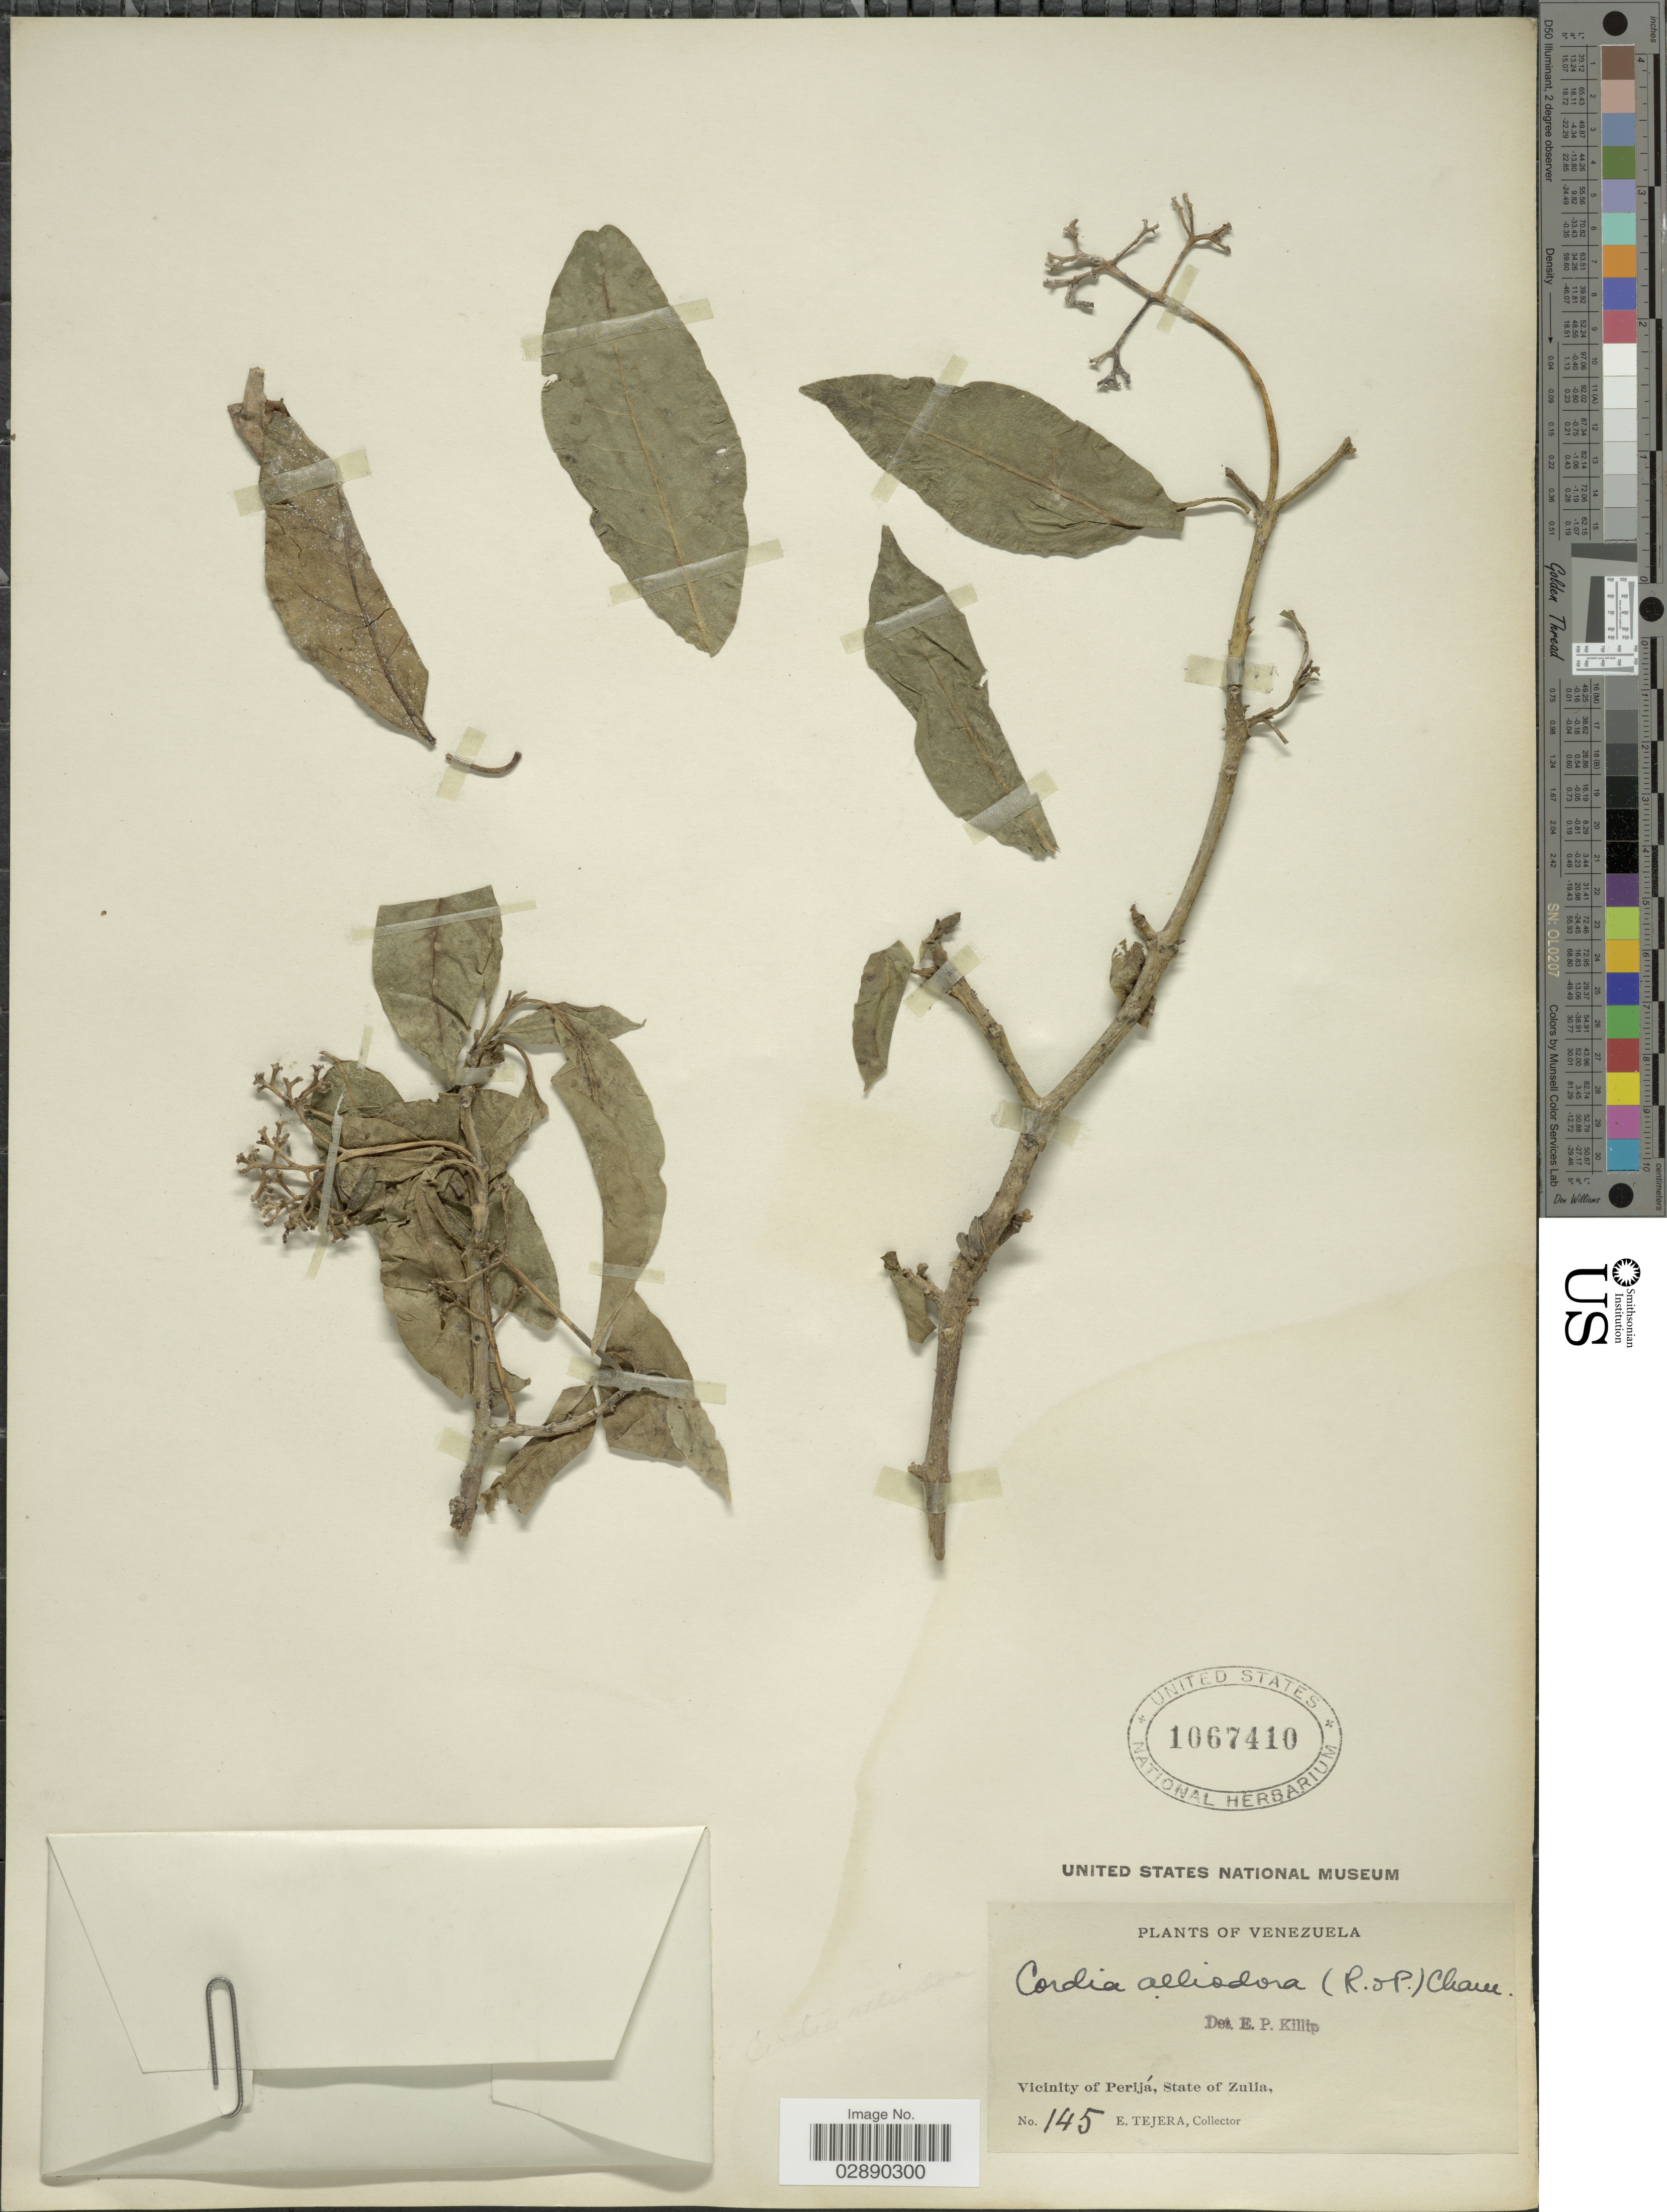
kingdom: Plantae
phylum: Tracheophyta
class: Magnoliopsida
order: Boraginales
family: Cordiaceae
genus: Cordia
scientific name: Cordia alliodora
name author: (Ruiz & Pav.) Oken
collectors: E. Tejera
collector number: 145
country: Venezuela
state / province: Zulia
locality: Vicinity of Perijá.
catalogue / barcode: US 1067410